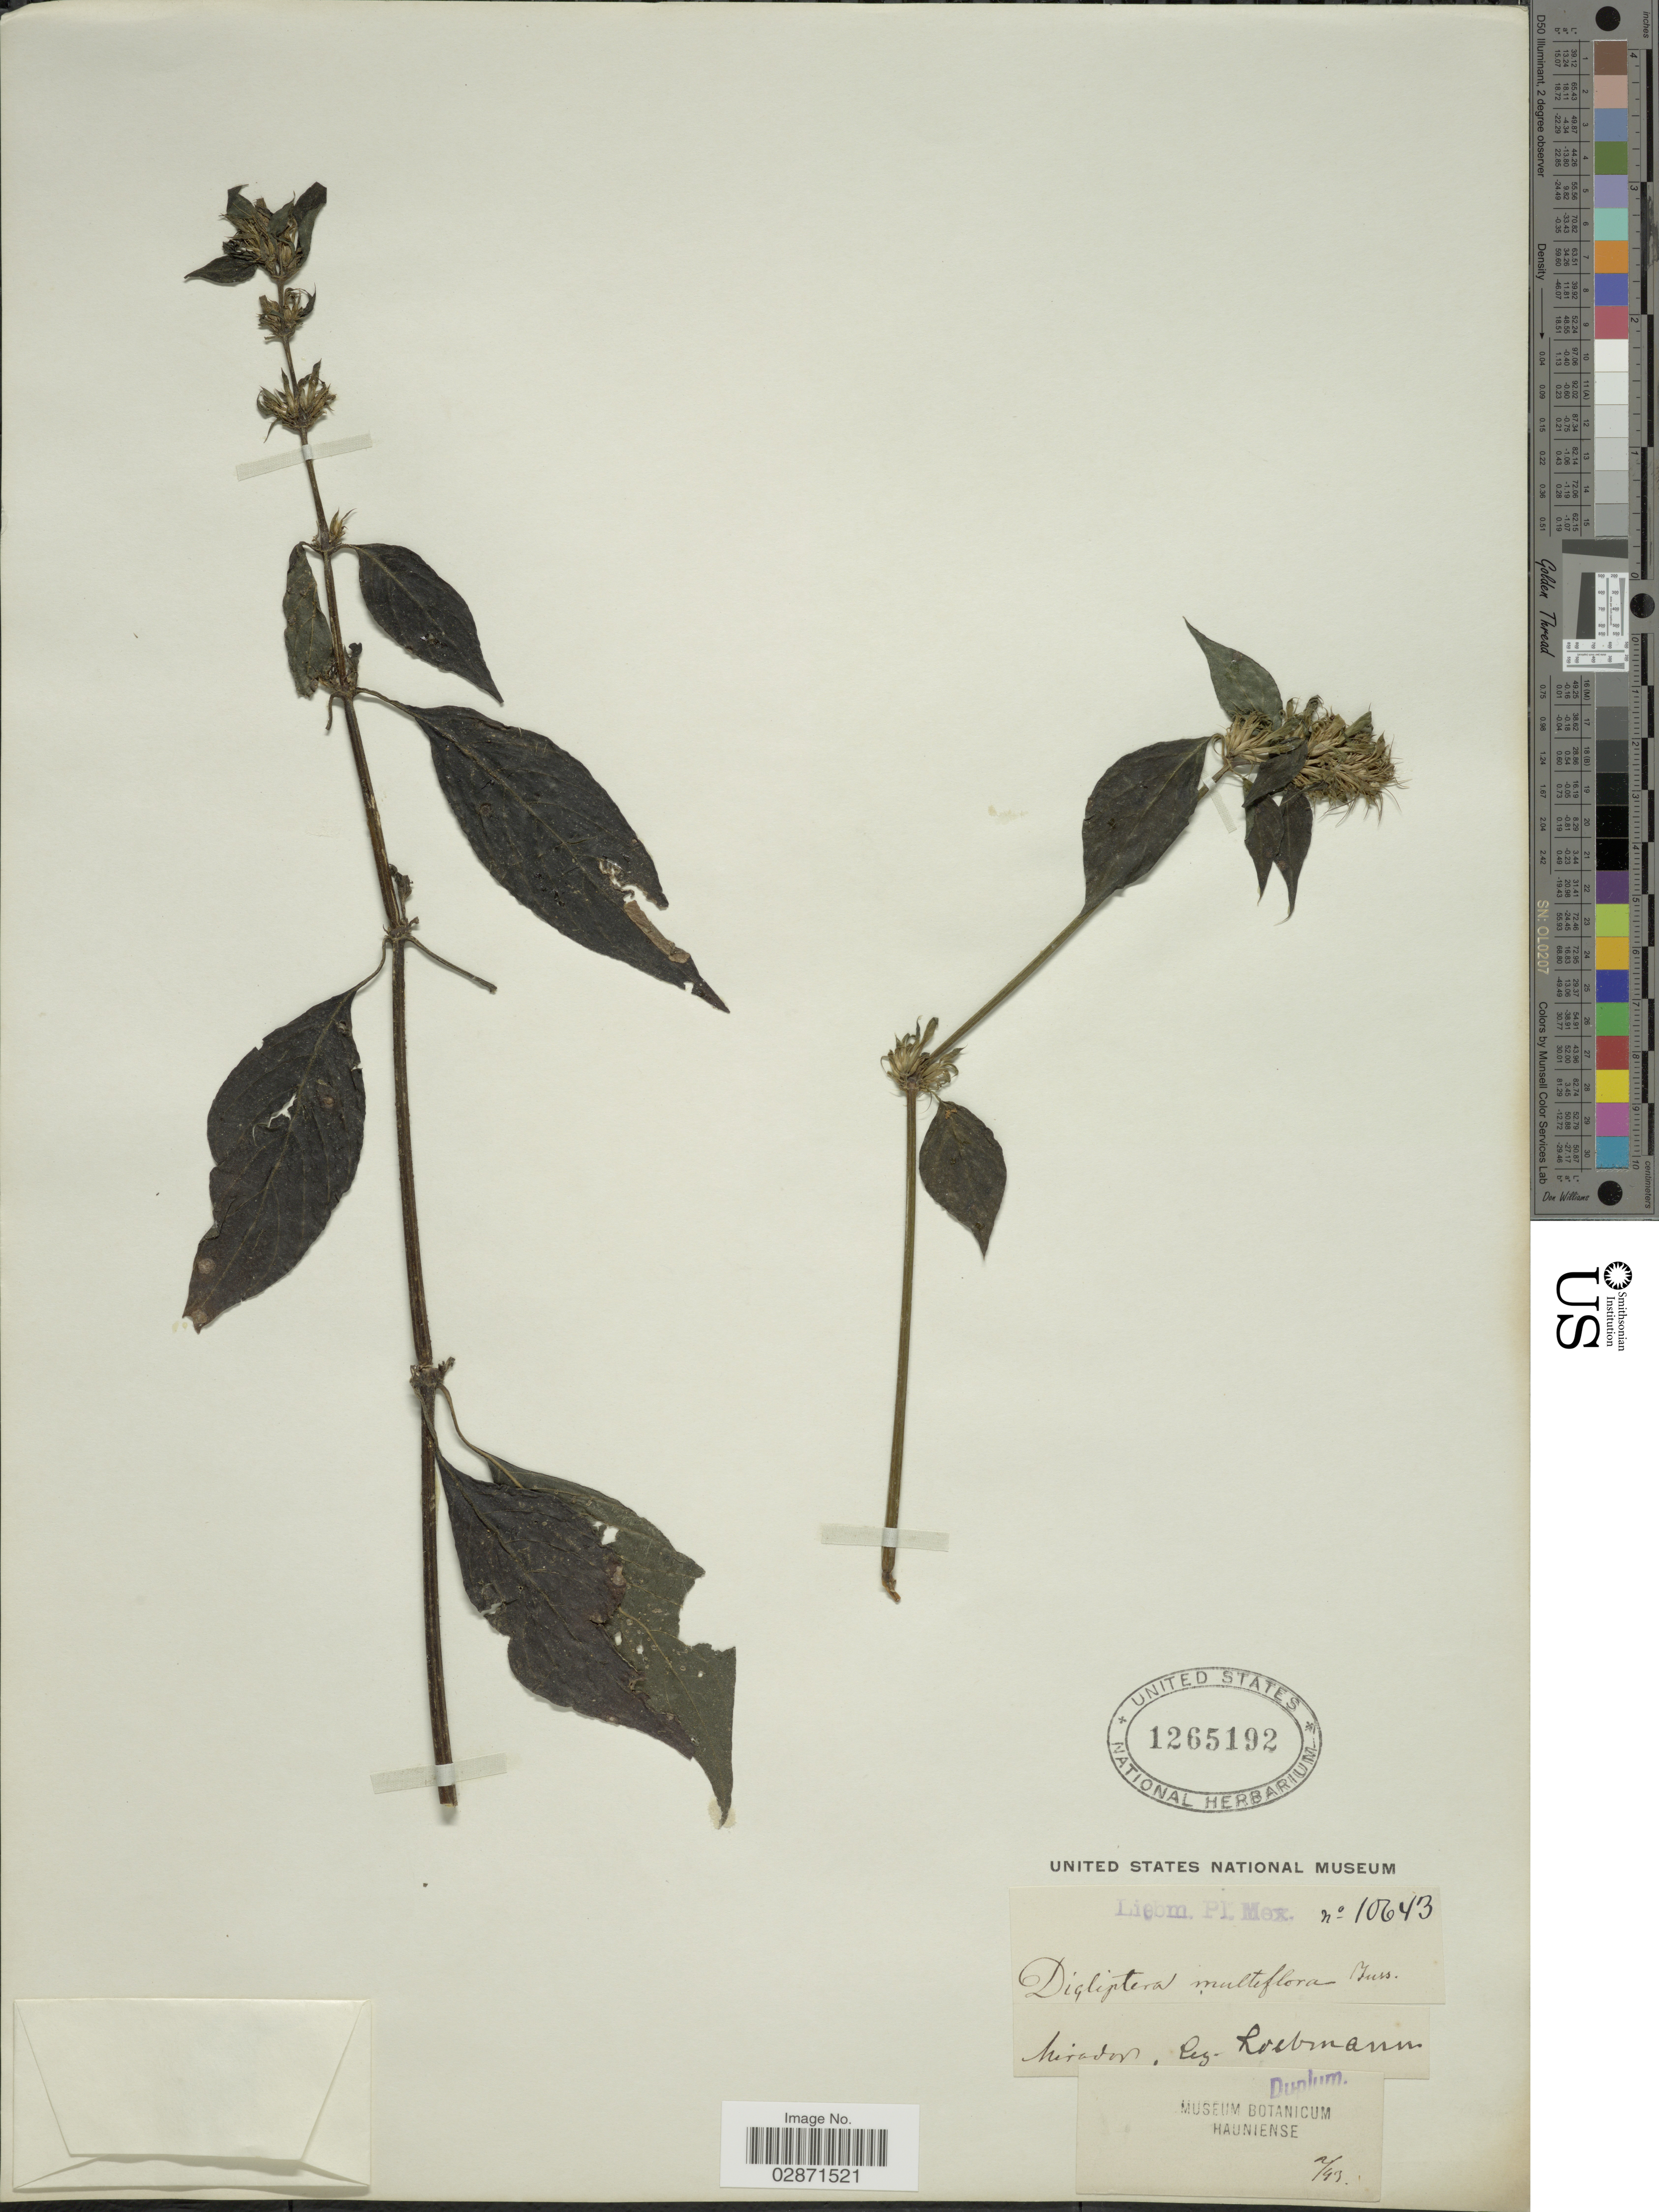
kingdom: Plantae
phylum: Tracheophyta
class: Magnoliopsida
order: Lamiales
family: Acanthaceae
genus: Dicliptera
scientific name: Dicliptera multiflora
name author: (Ruiz & Pav.) Juss.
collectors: Liebmann, --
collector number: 10643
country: Mexico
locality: Mirador.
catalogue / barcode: US 1265192